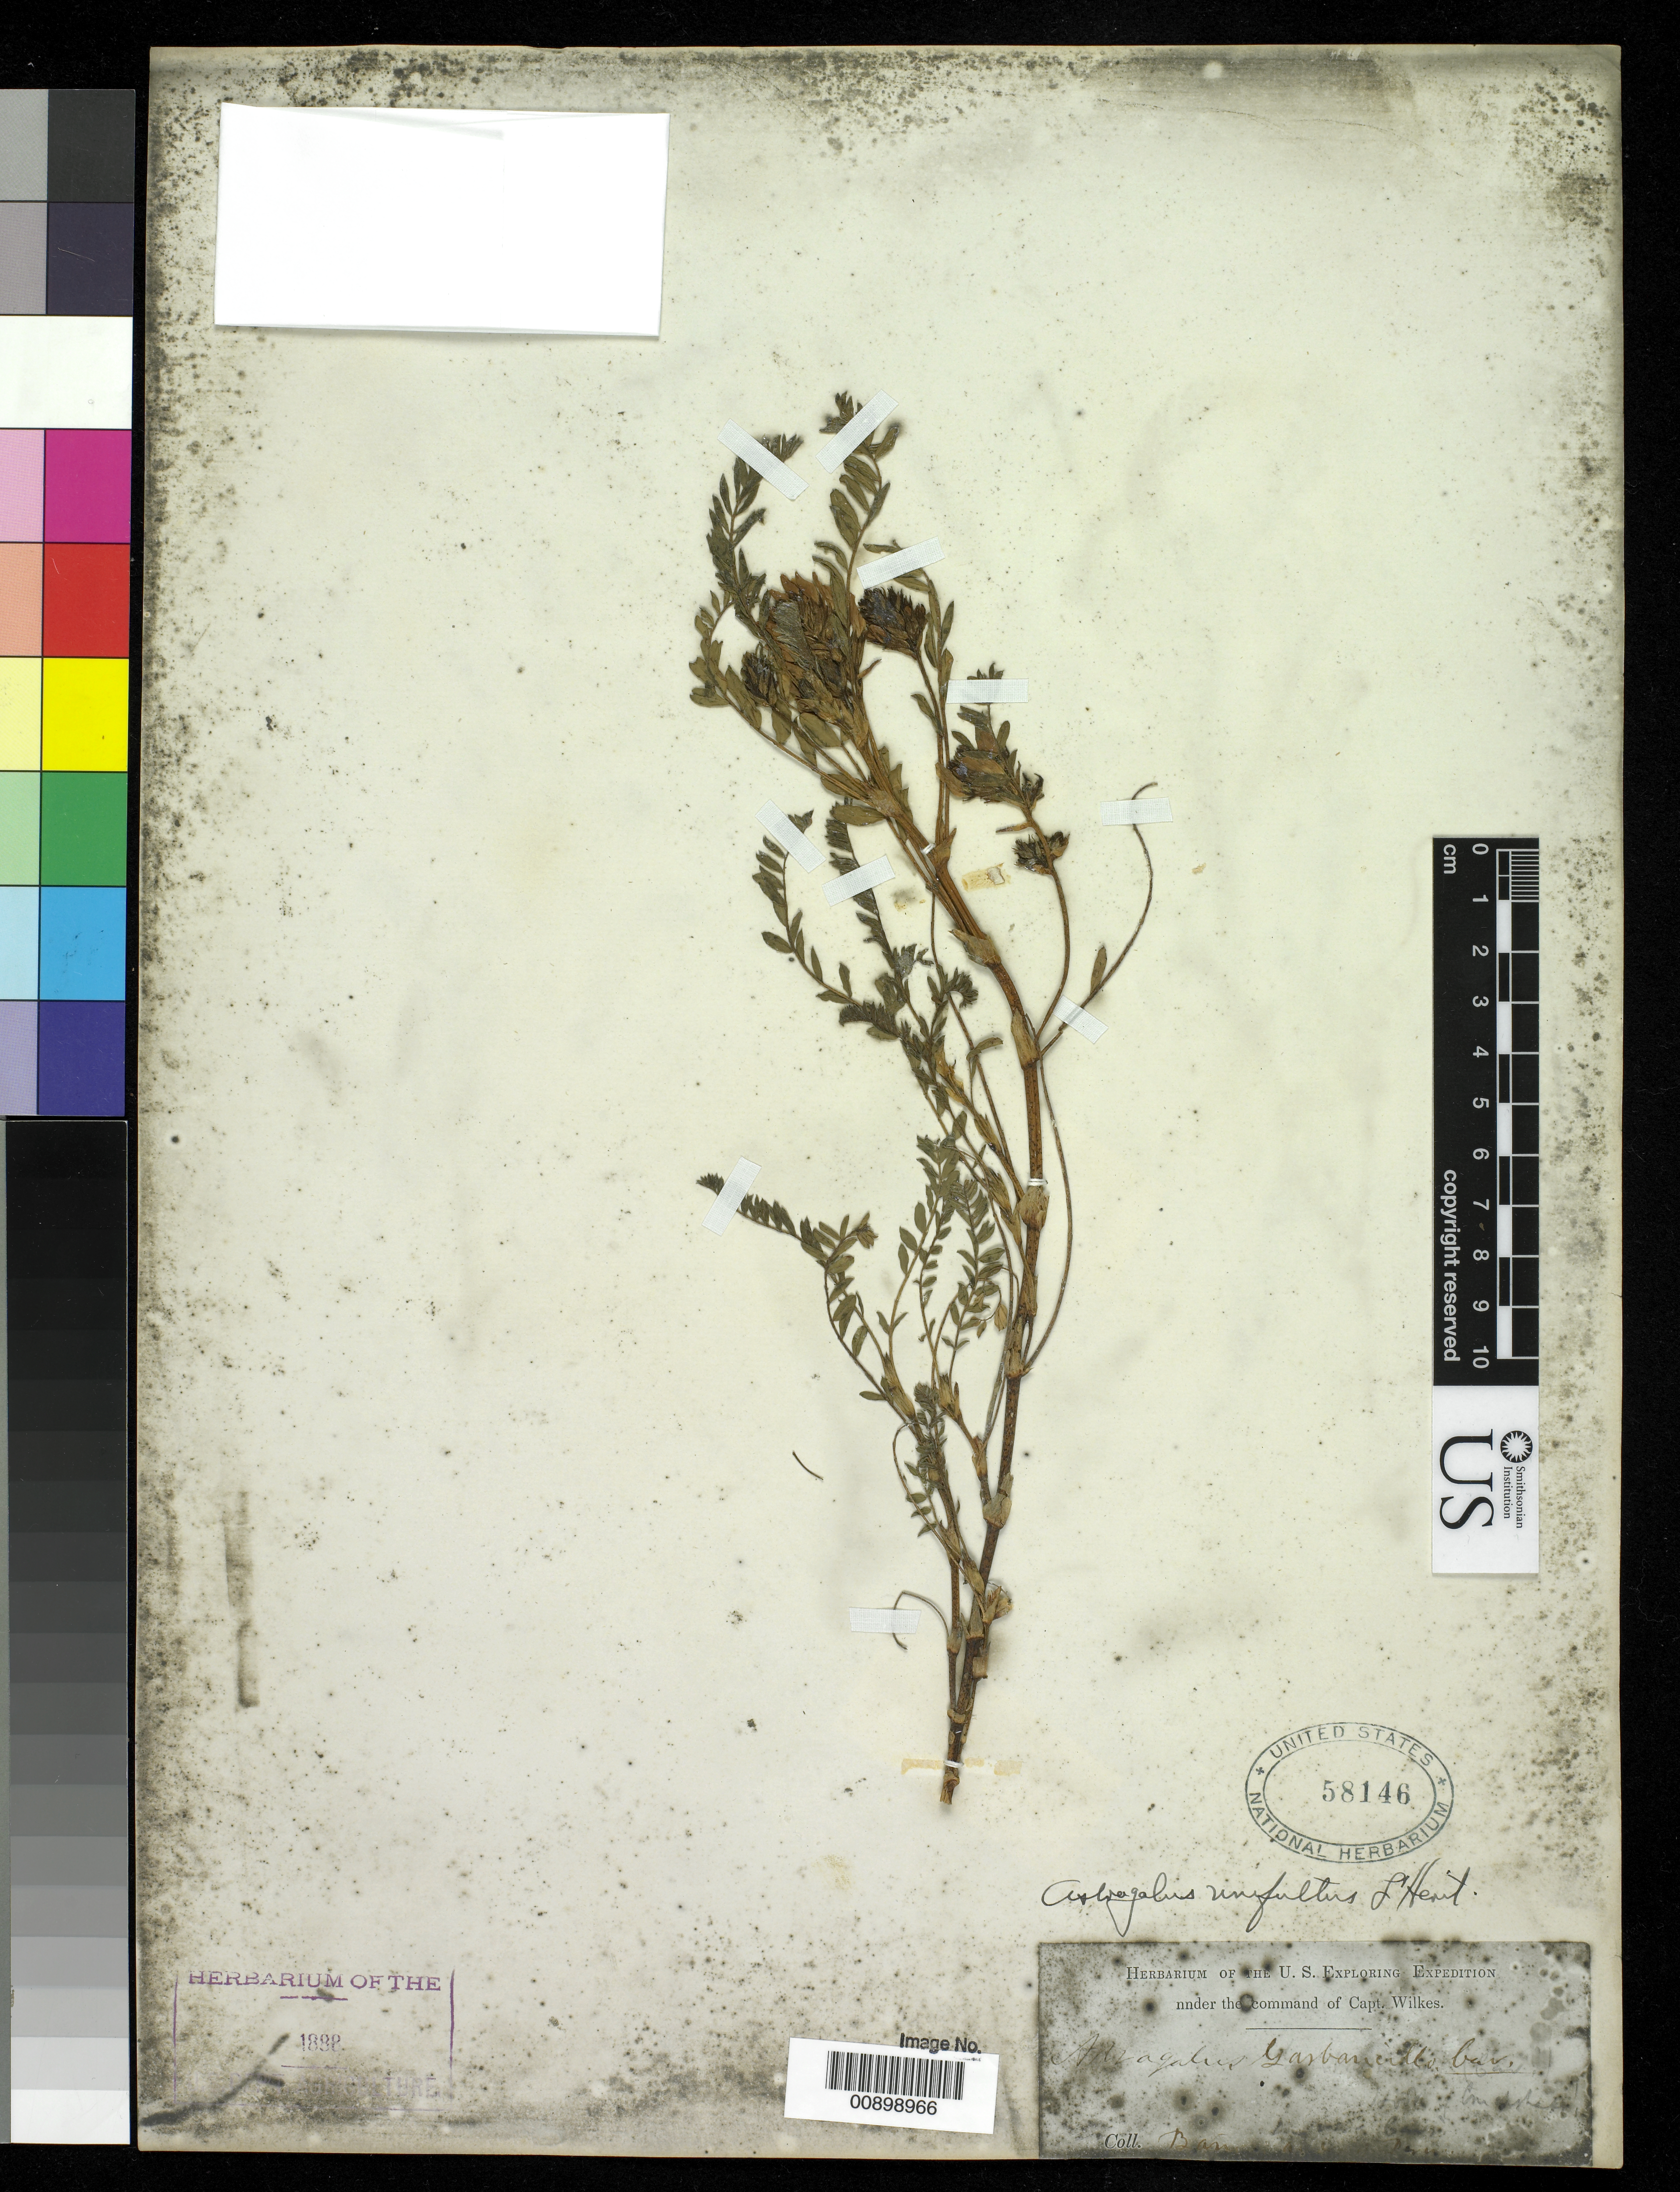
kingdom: Plantae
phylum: Tracheophyta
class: Magnoliopsida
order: Fabales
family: Fabaceae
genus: Astragalus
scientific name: Astragalus garbancillo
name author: Cav.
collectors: Wilkes Explor. Exped.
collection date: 1838/1842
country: Peru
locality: Banos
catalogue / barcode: US 58146